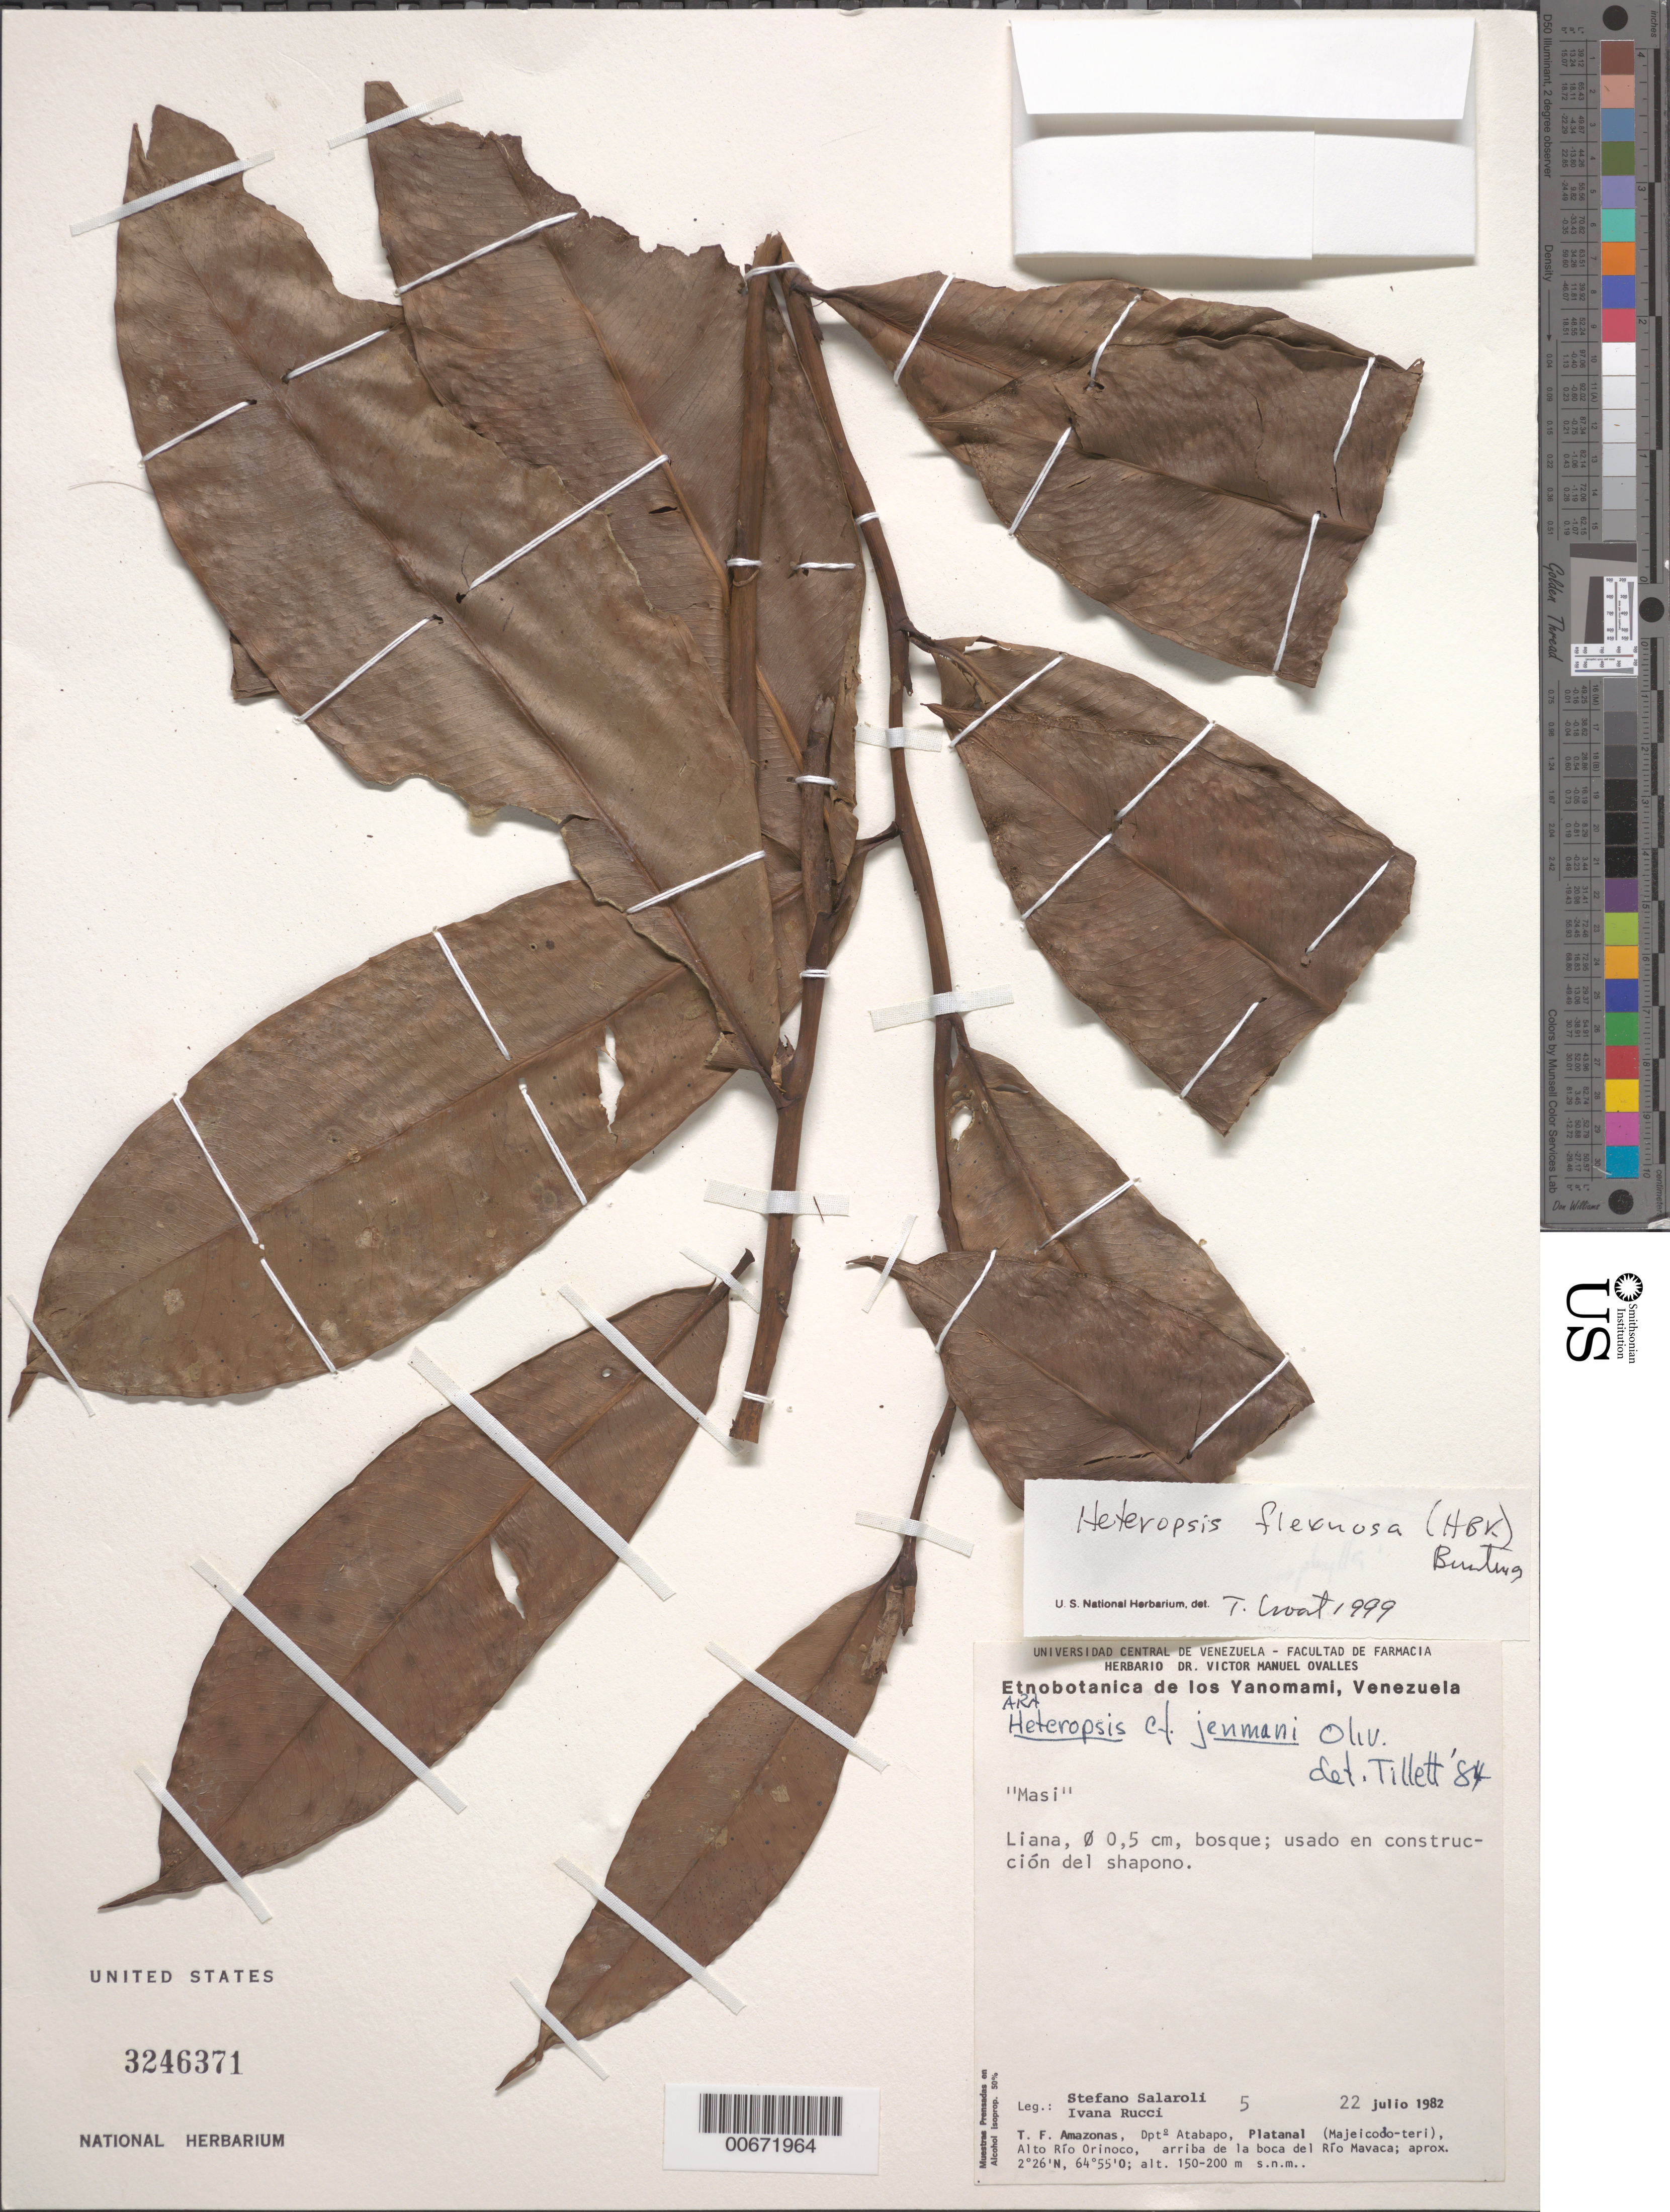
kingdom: Plantae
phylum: Tracheophyta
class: Liliopsida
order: Alismatales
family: Araceae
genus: Heteropsis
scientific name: Heteropsis flexuosa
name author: (Kunth) G.S. Bunting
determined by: Tillett, S. S.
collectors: S. Salaroli & I. Rucci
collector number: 5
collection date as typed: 22-Jul-82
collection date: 1982-07-22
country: Venezuela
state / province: Amazonas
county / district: Atabapo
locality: Platanal (Majeicodo-teri), Alto Río Orinoco, above mouth of Río Mavaca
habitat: Forest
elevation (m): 150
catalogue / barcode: US 3246371